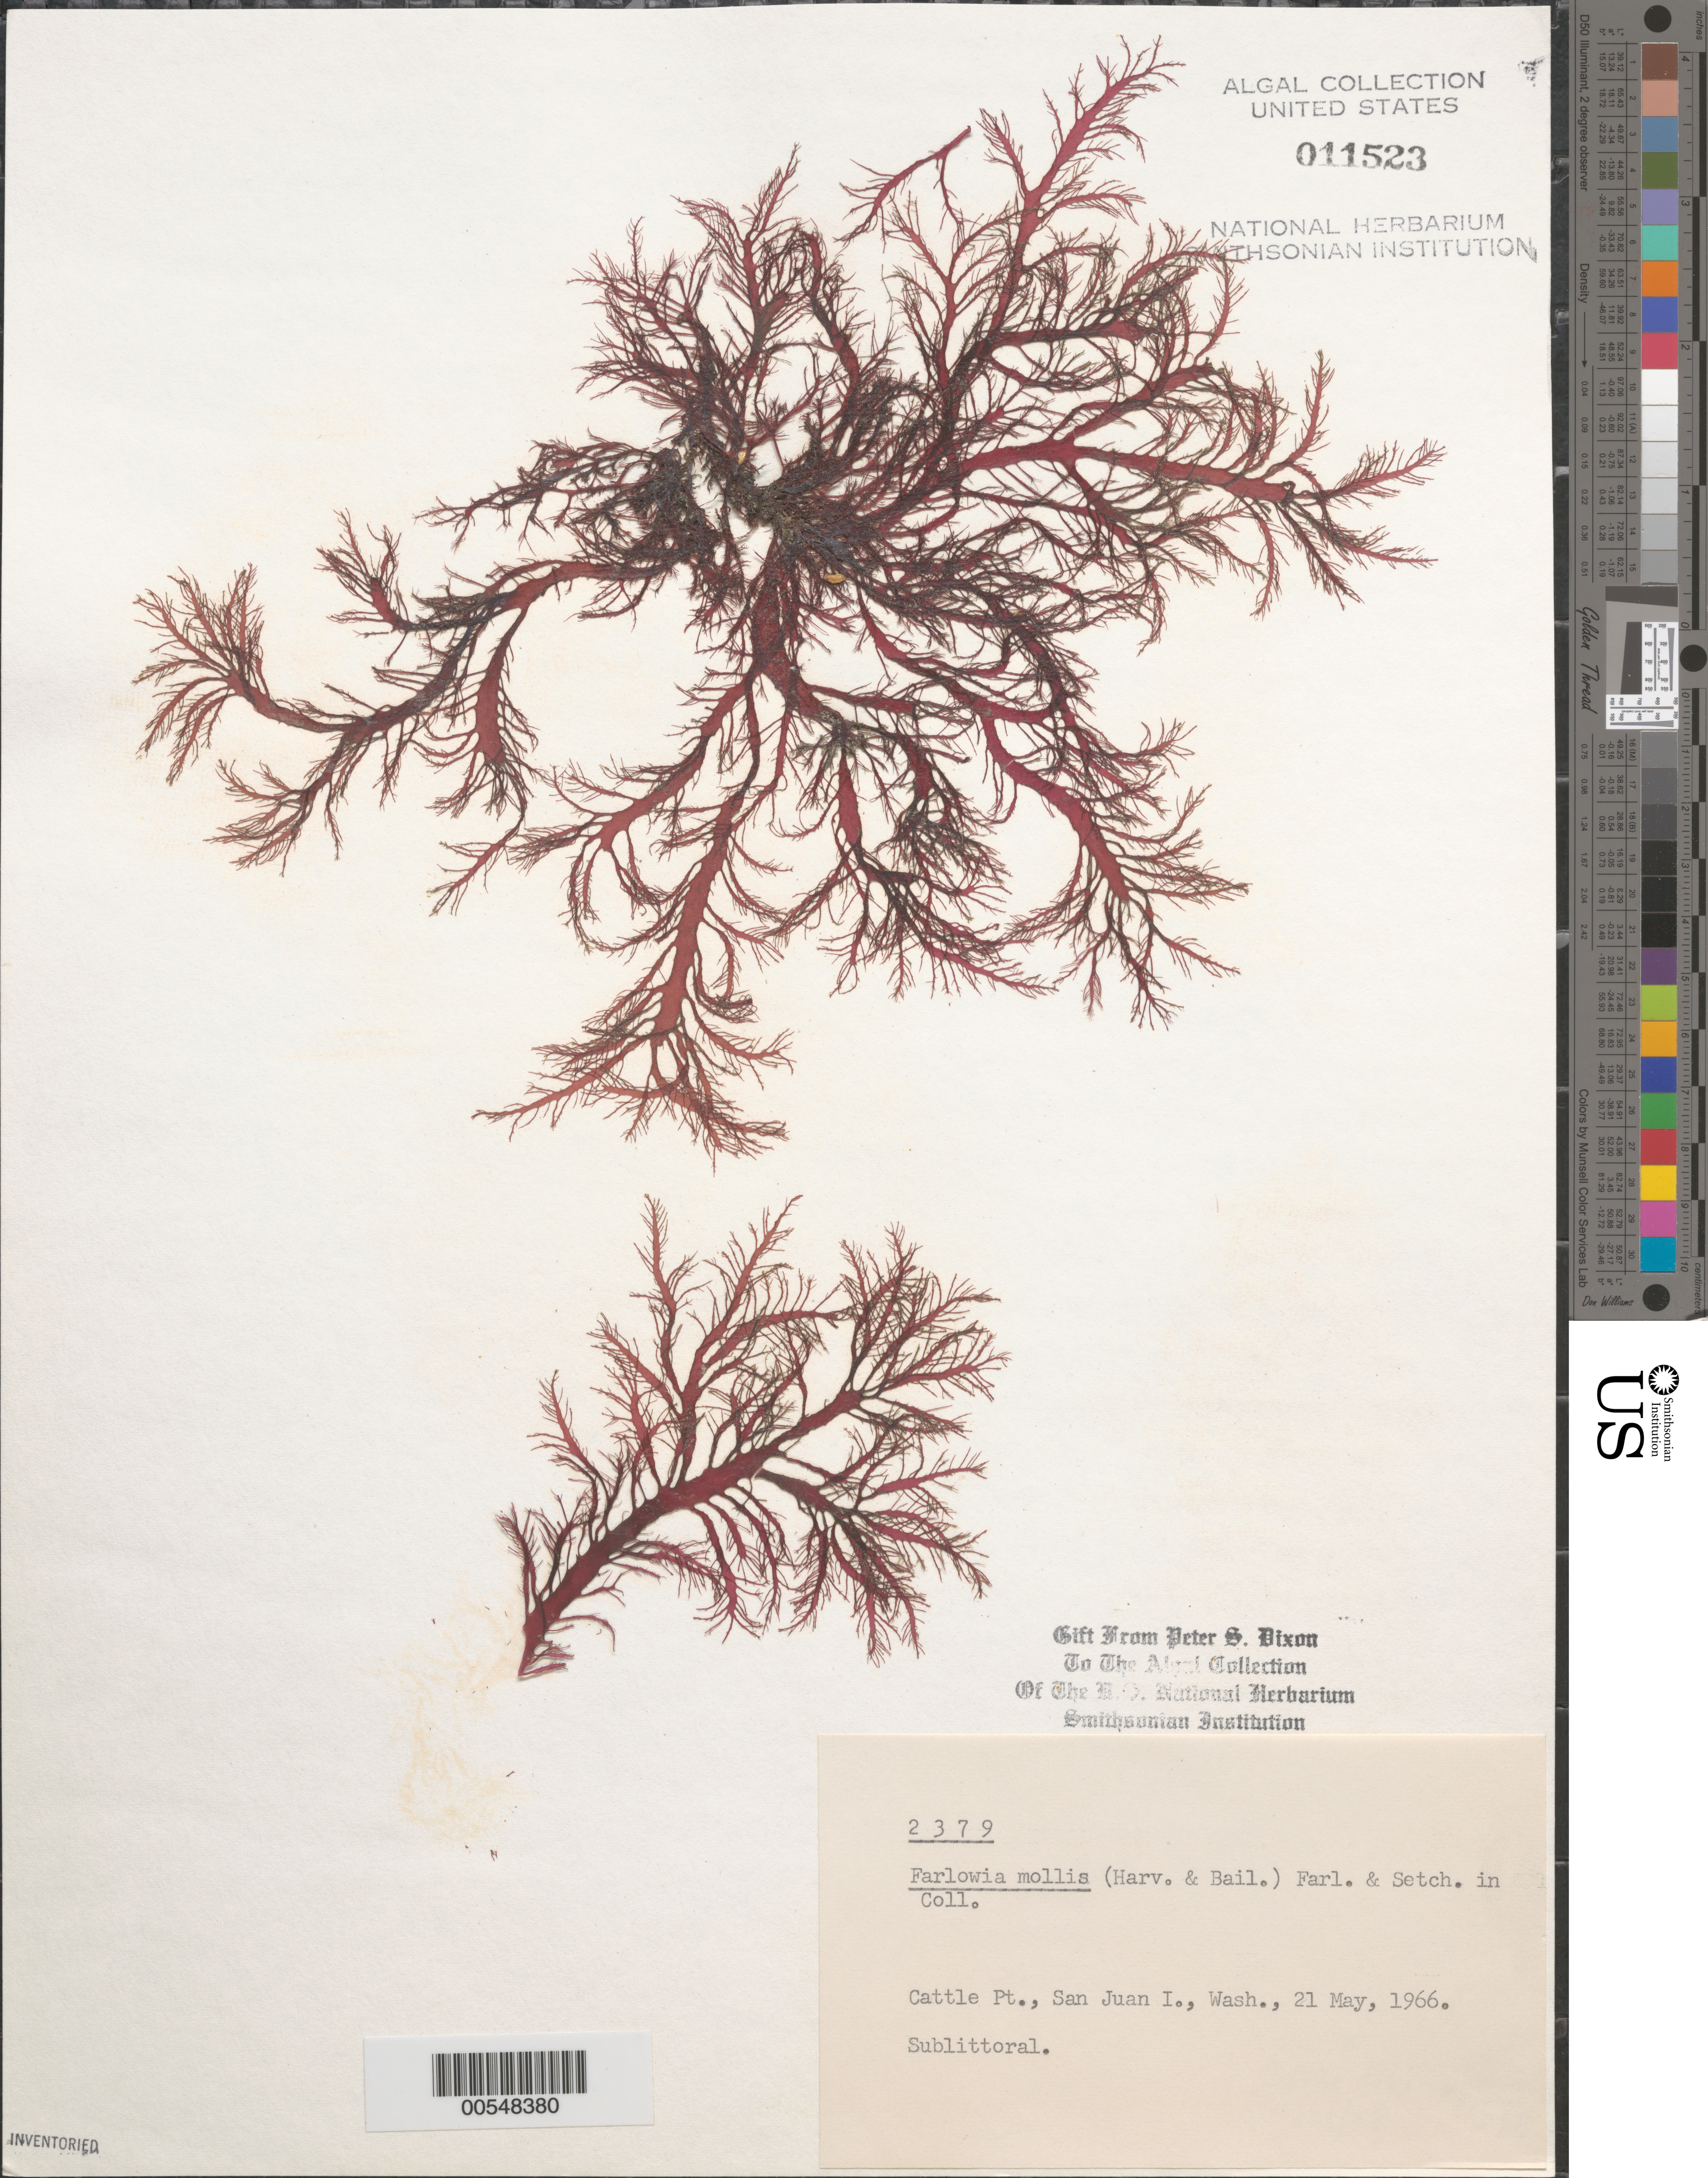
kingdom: Plantae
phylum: Rhodophyta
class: Florideophyceae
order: Gigartinales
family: Dumontiaceae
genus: Farlowia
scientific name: Farlowia mollis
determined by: Dixon, P. S.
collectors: P. S. Dixon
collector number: PSD 2379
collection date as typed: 21 May 1966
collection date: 1966-05-21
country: United States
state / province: Washington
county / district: San Juan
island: San Juan Island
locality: Cattle Point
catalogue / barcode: US 11523